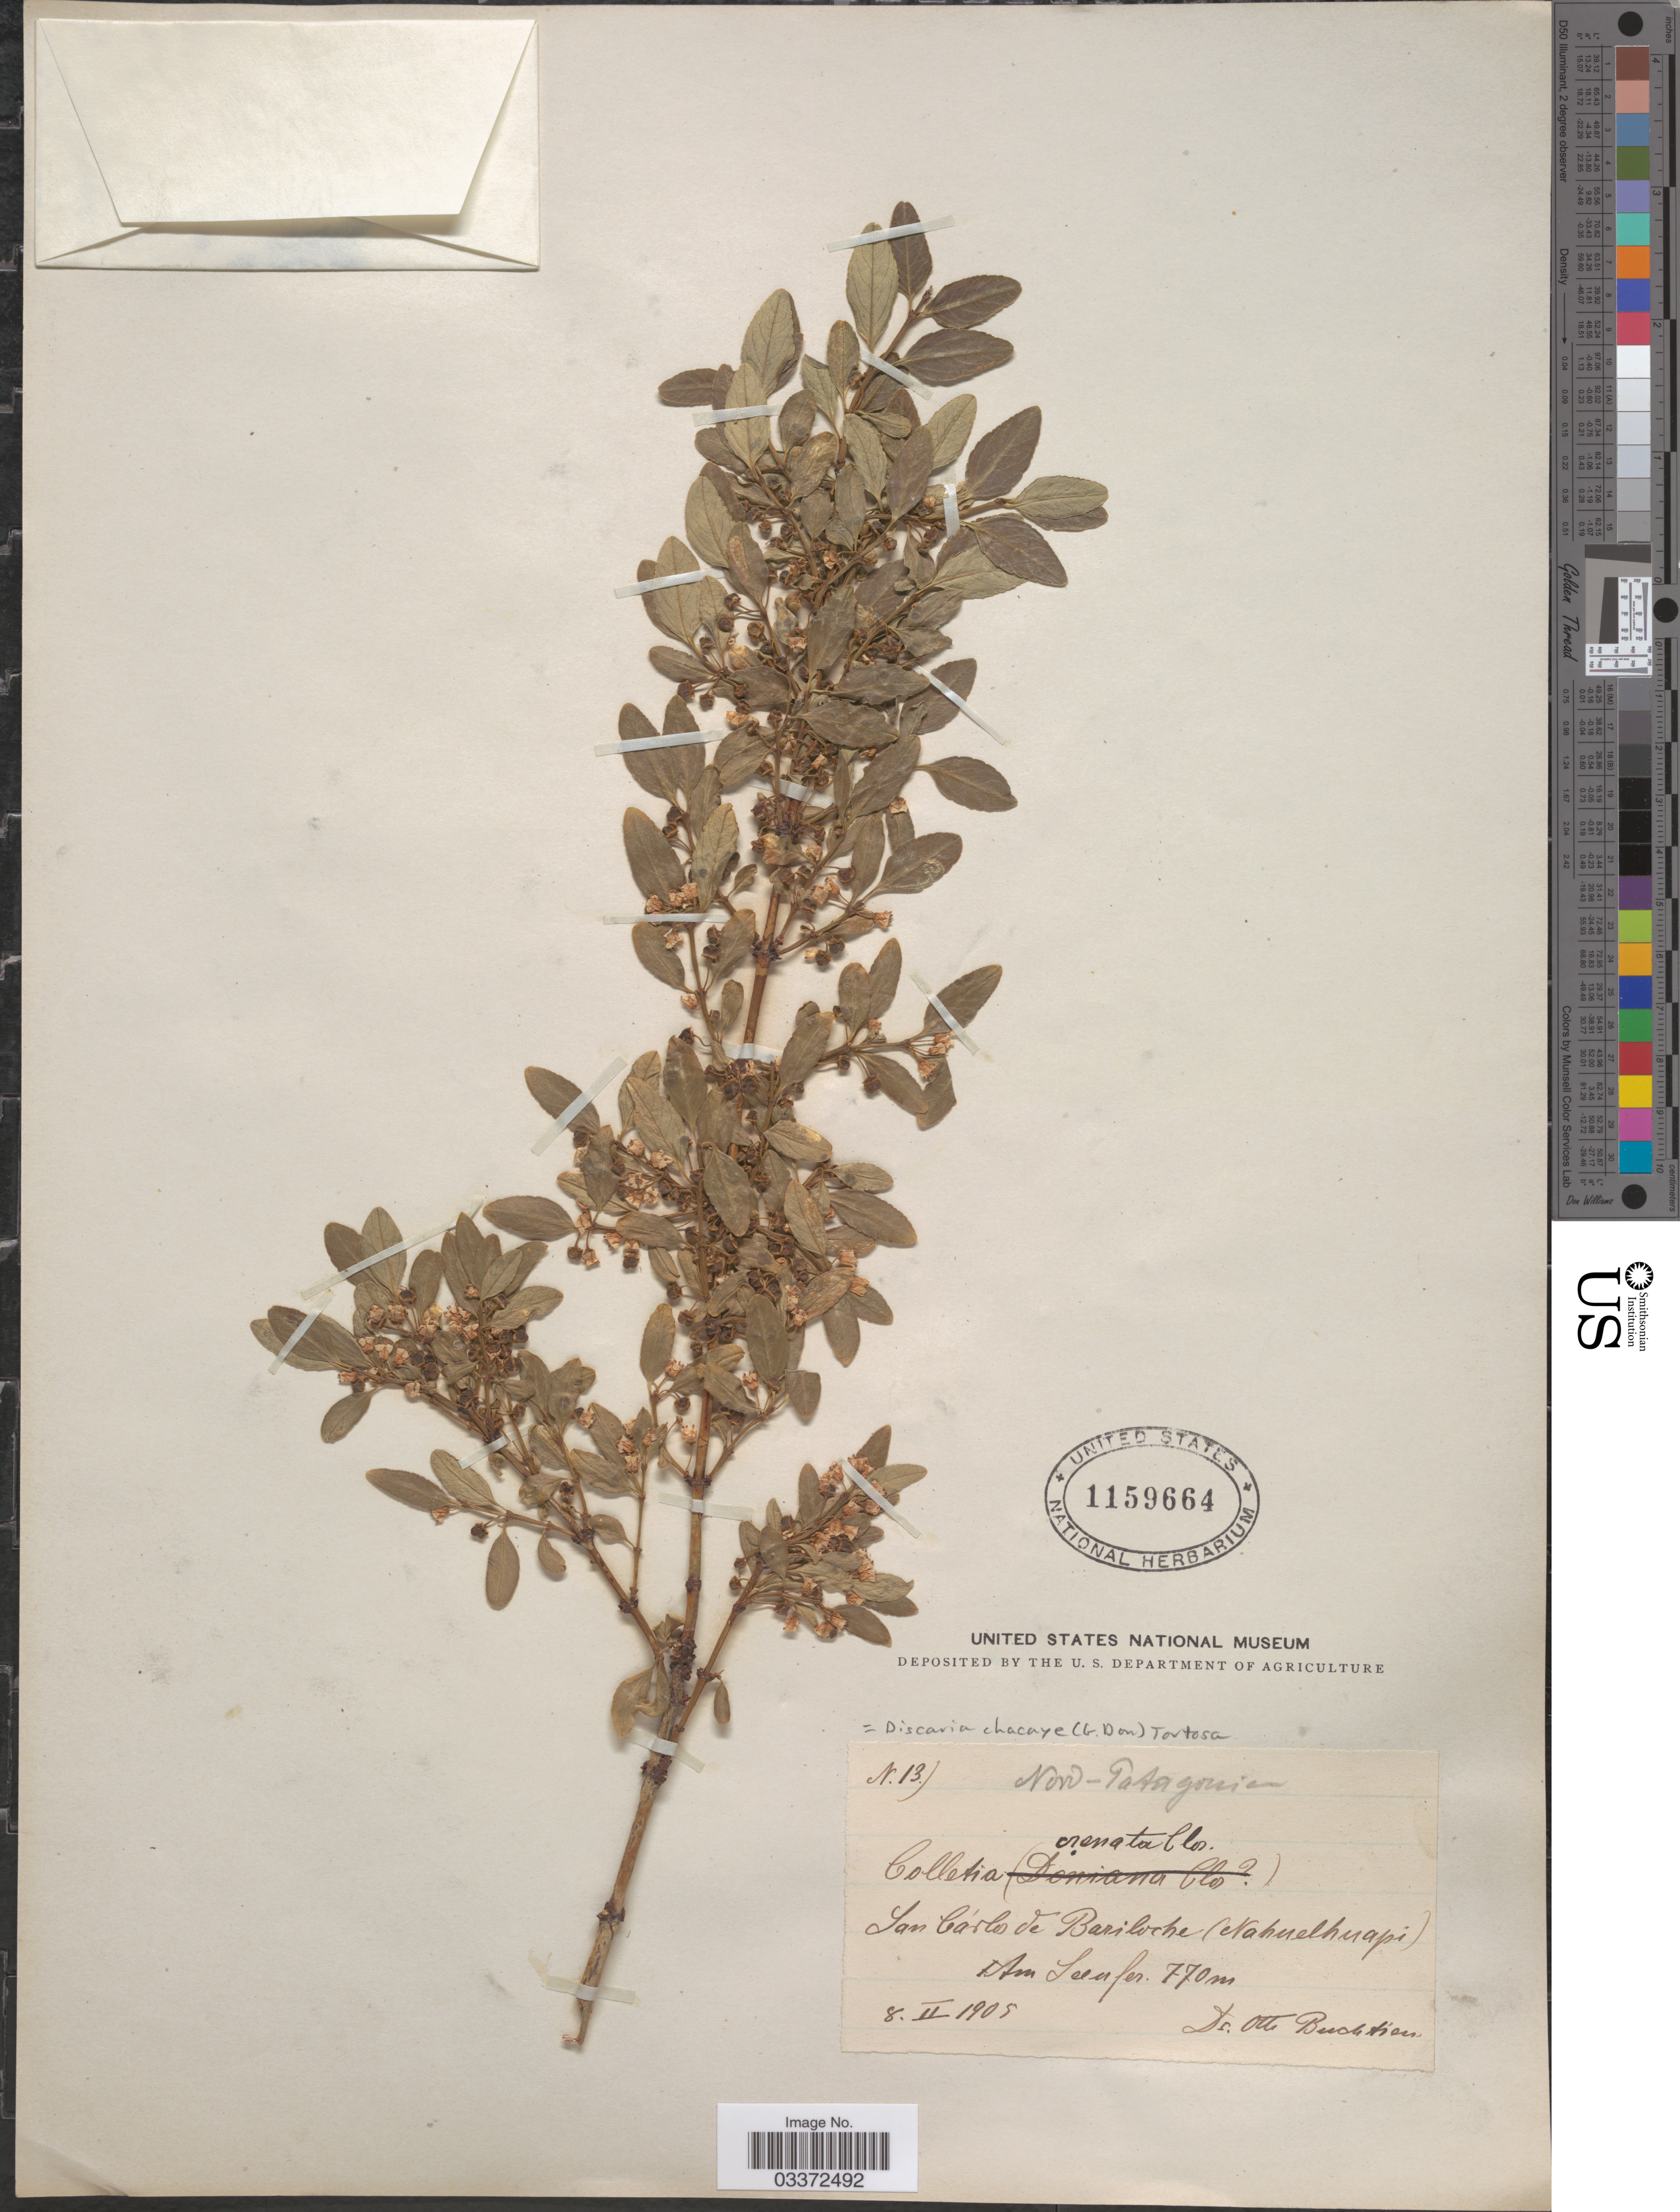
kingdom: Plantae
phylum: Tracheophyta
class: Magnoliopsida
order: Rosales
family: Rhamnaceae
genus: Discaria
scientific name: Discaria chacaye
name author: (G. Don) Tortosa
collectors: O. Buchtien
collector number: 13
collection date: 1905-02-08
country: Argentina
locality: Nord-Patagonien. San Cárlos de Bariloche (Nahuelhuapi) Am Seeufer.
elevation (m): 770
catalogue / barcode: US 1159664